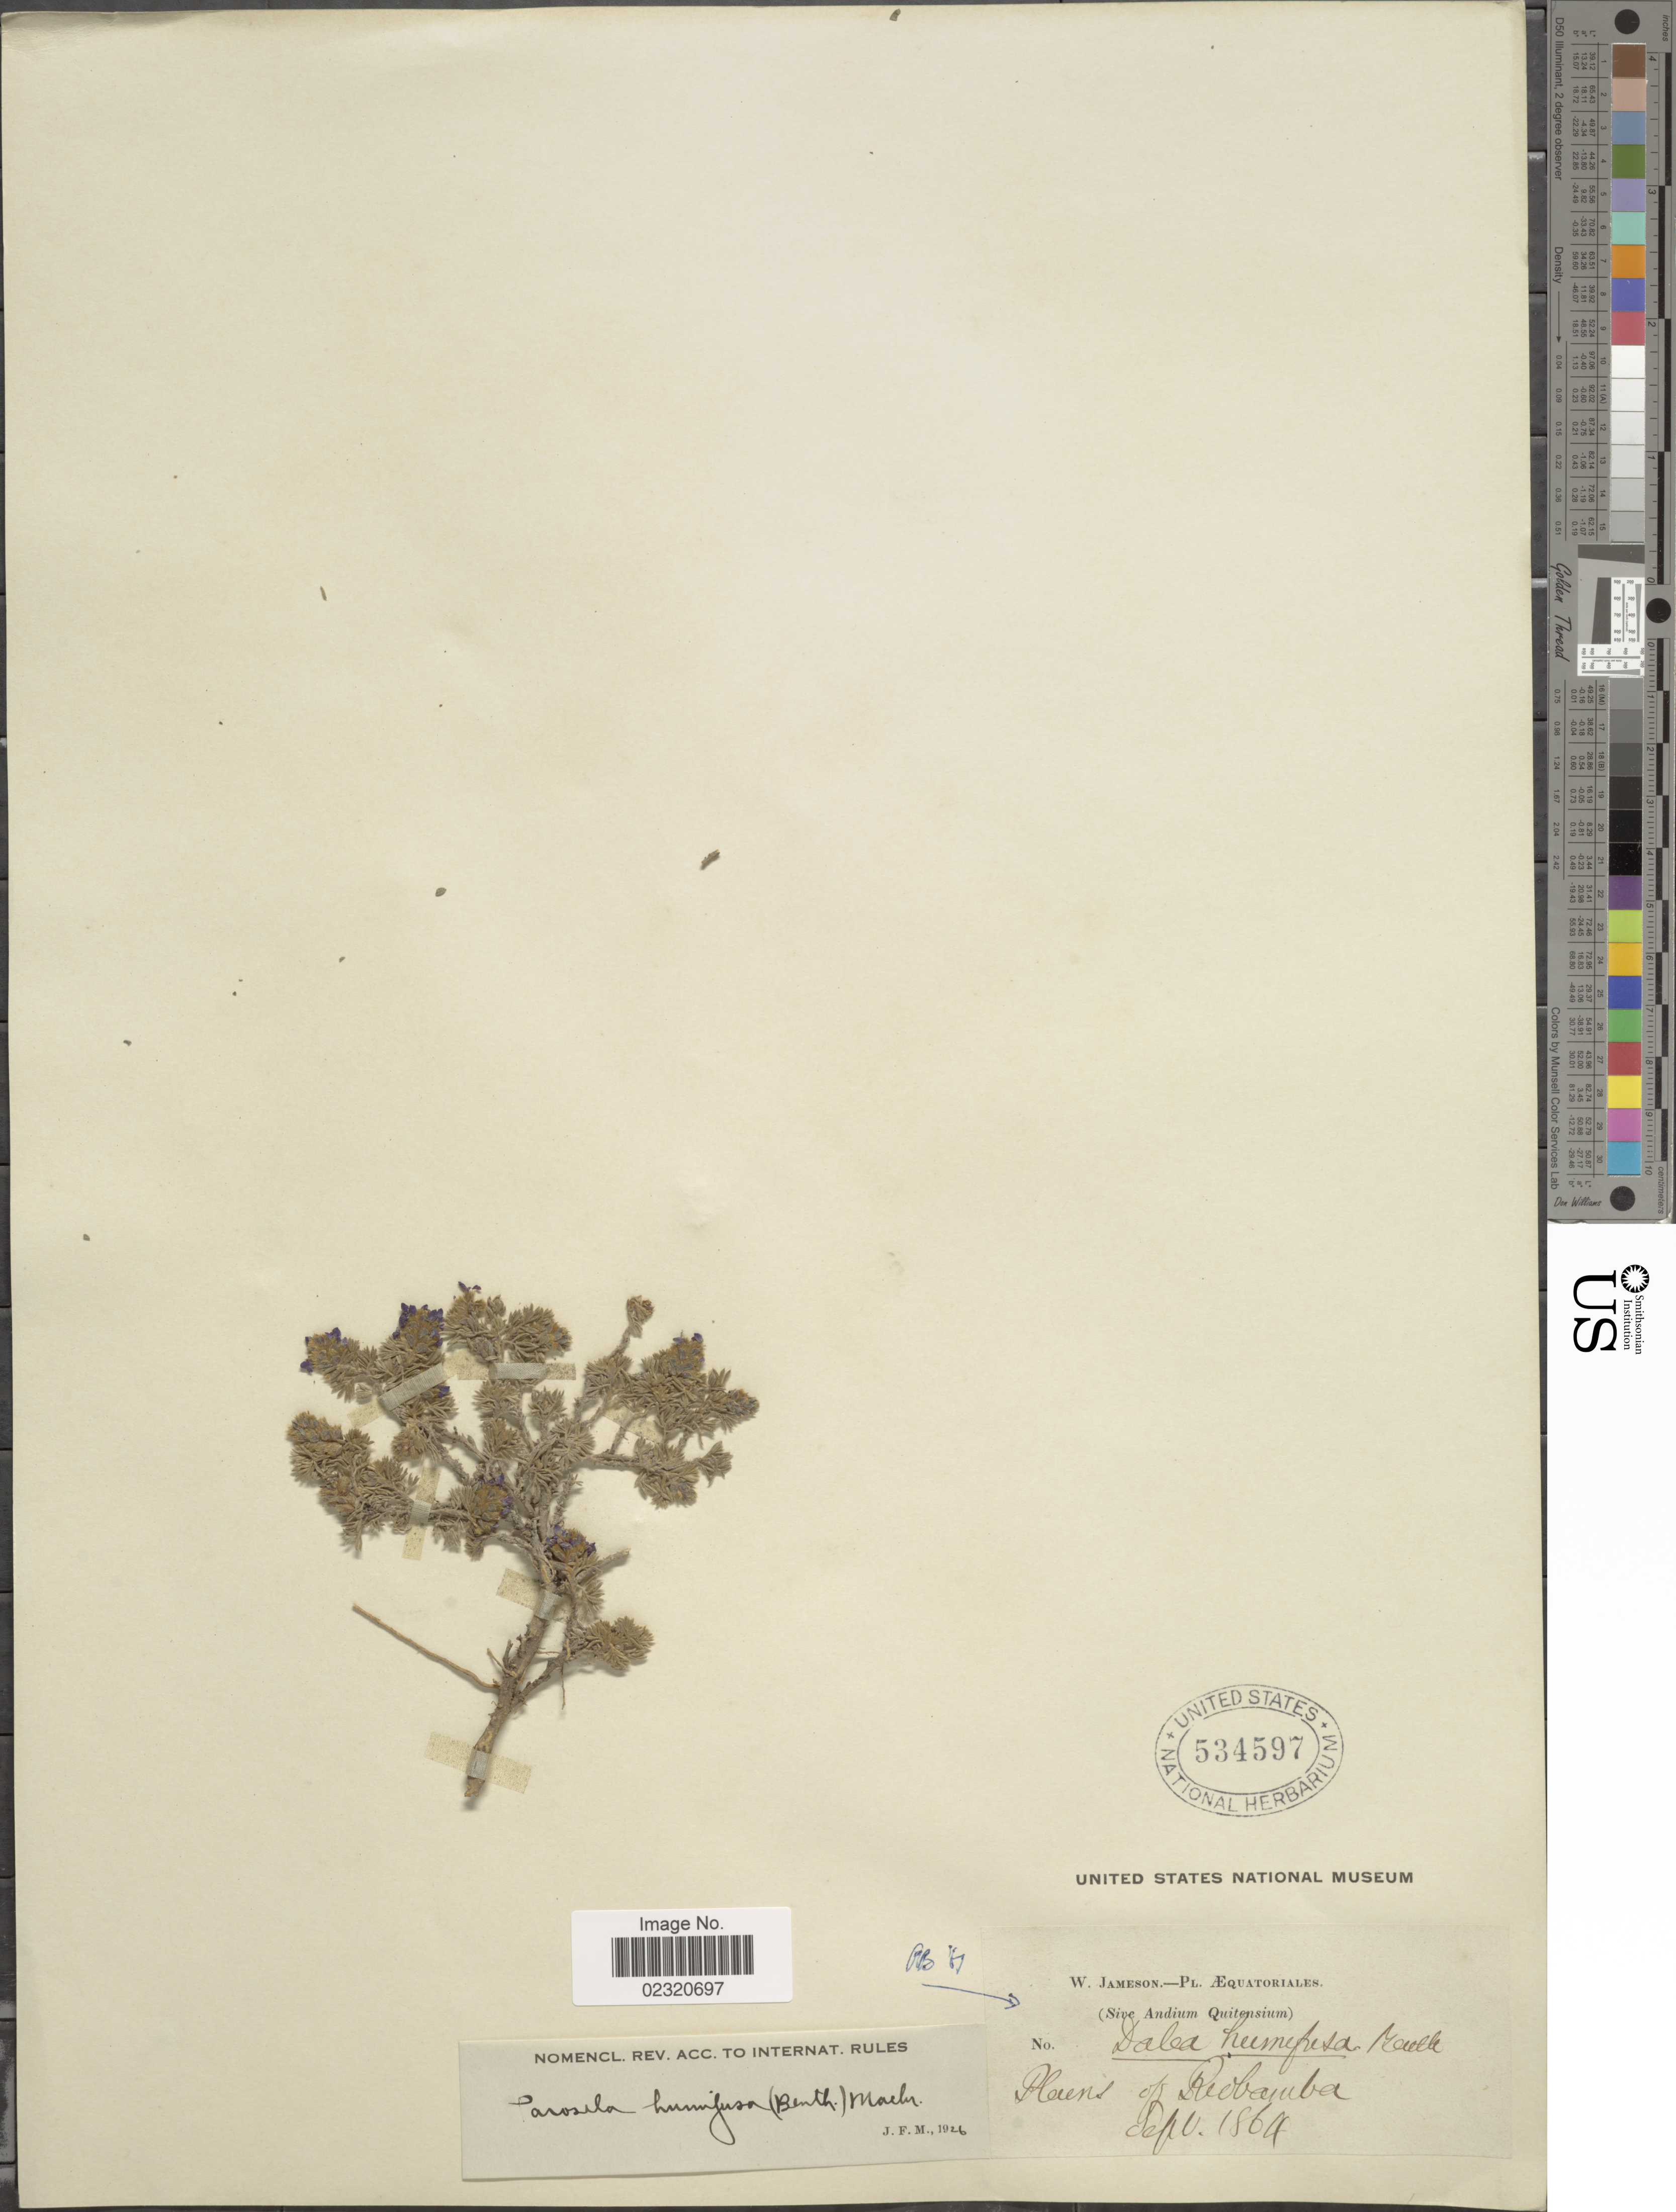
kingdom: Plantae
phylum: Tracheophyta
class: Magnoliopsida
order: Fabales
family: Fabaceae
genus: Dalea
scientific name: Dalea humifusa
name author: Benth.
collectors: W. Jameson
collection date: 1864-09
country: Ecuador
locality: Plains of Riobamba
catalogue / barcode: US 534597